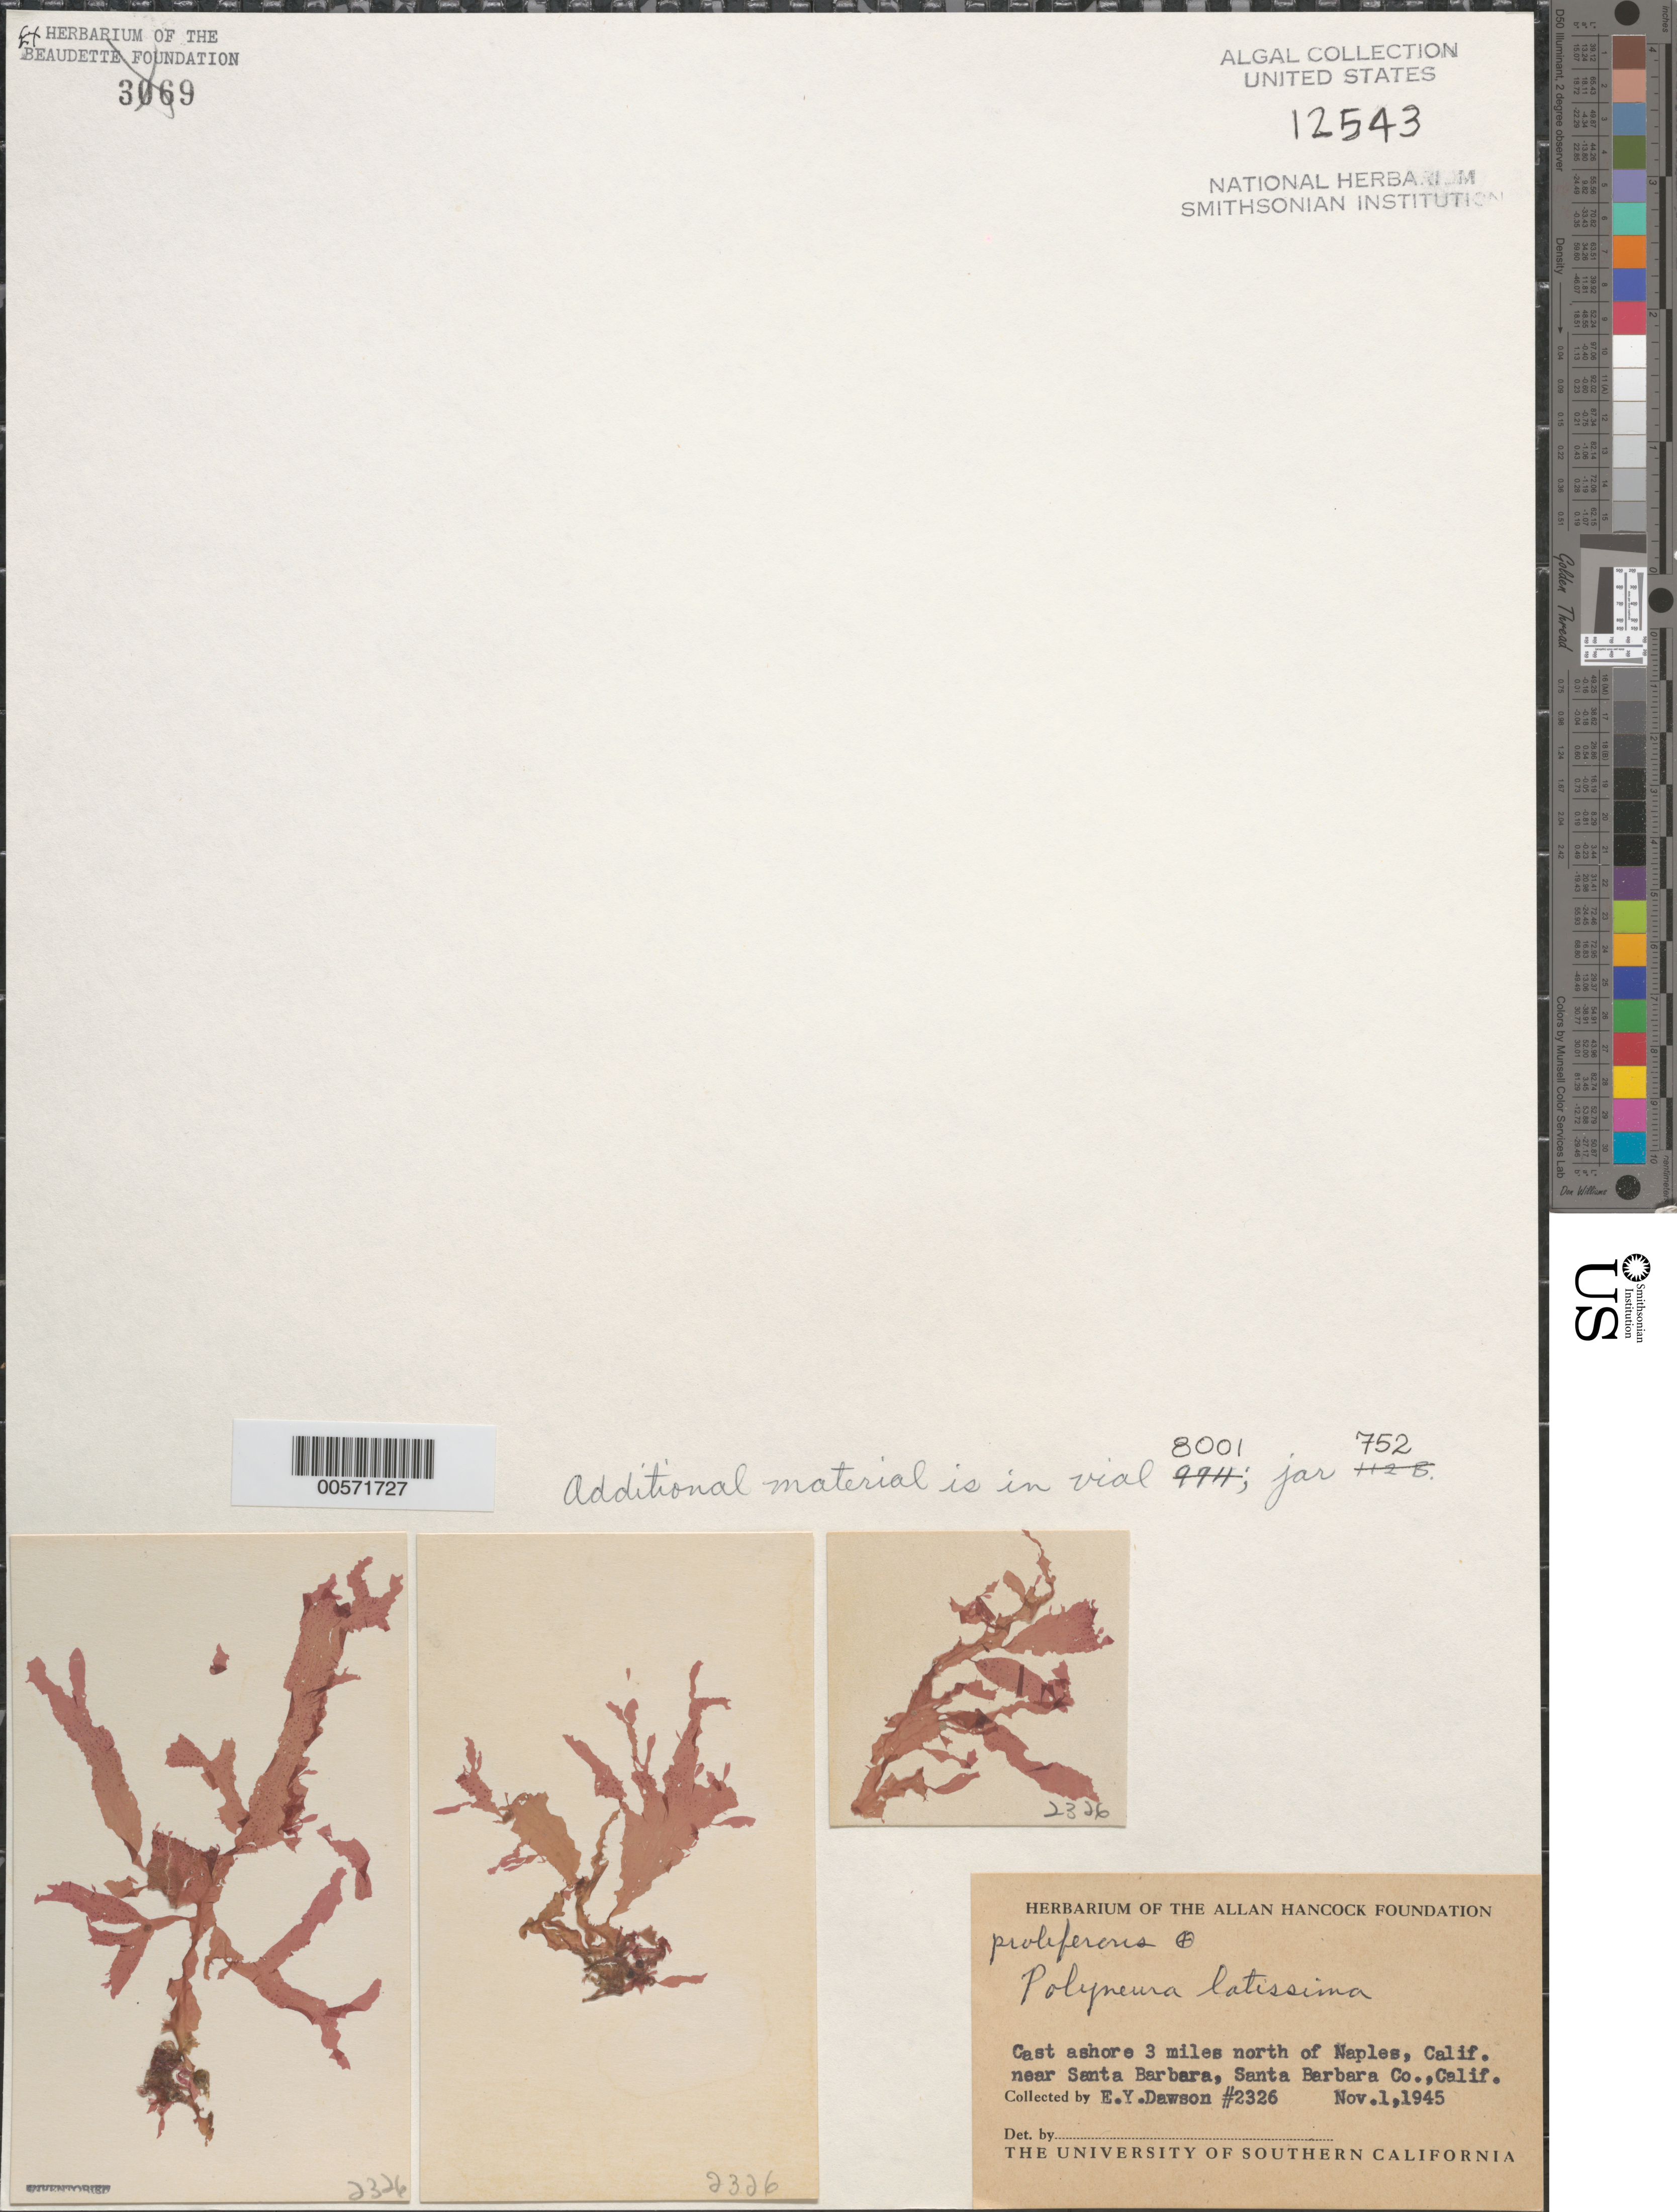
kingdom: Plantae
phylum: Rhodophyta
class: Florideophyceae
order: Ceramiales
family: Delesseriaceae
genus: Polyneura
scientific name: Polyneura latissima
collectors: E. Y. Dawson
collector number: EYD 2326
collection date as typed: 01 Nov 1945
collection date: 1945-11-01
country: United States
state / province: California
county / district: Santa Barbara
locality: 3 miles north of Naples, near Santa Barbara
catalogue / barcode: US 12543